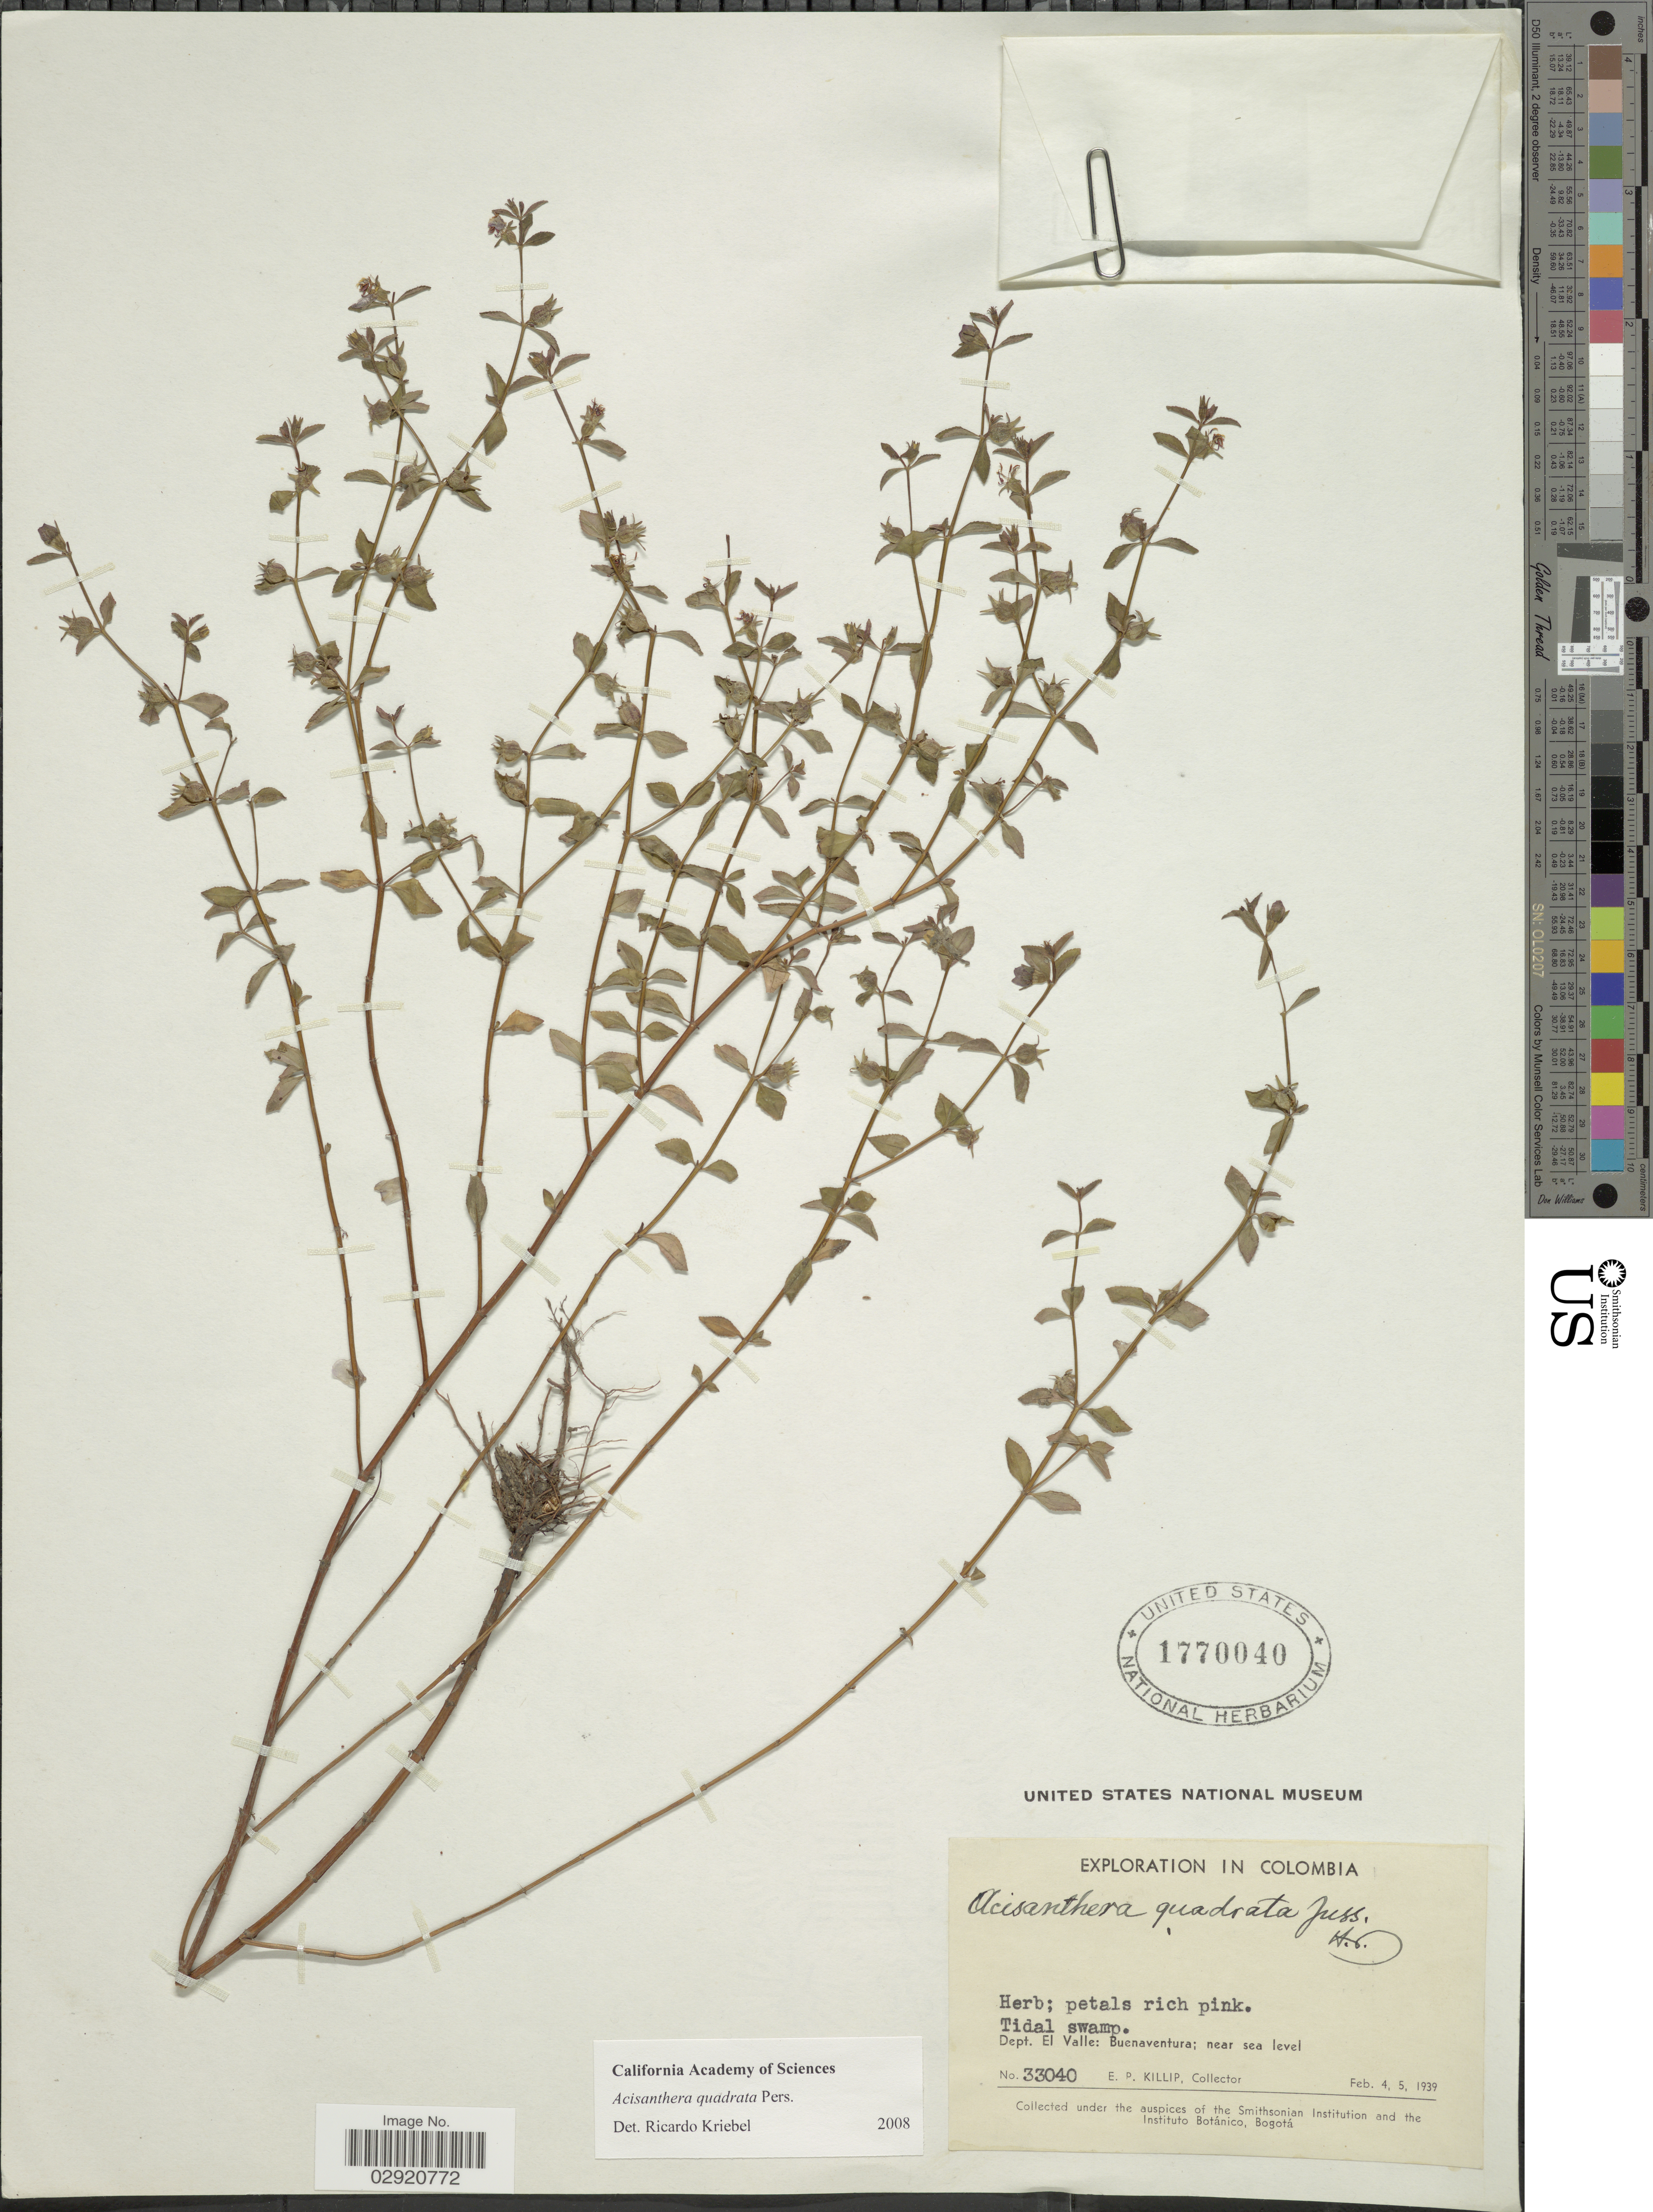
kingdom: Plantae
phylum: Tracheophyta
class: Magnoliopsida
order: Myrtales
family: Melastomataceae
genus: Acisanthera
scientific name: Acisanthera erecta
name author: Gleason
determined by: Nunes da Silva, Diego, (RB), Jardim Botanico do Rio de Janeiro - Herbario (BRAZIL)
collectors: E. P. Killip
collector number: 33040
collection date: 1939-02-04/1939-02-05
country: Colombia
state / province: Valle del Cauca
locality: Dept. El Valle: Buenaventura.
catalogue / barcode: US 1770040